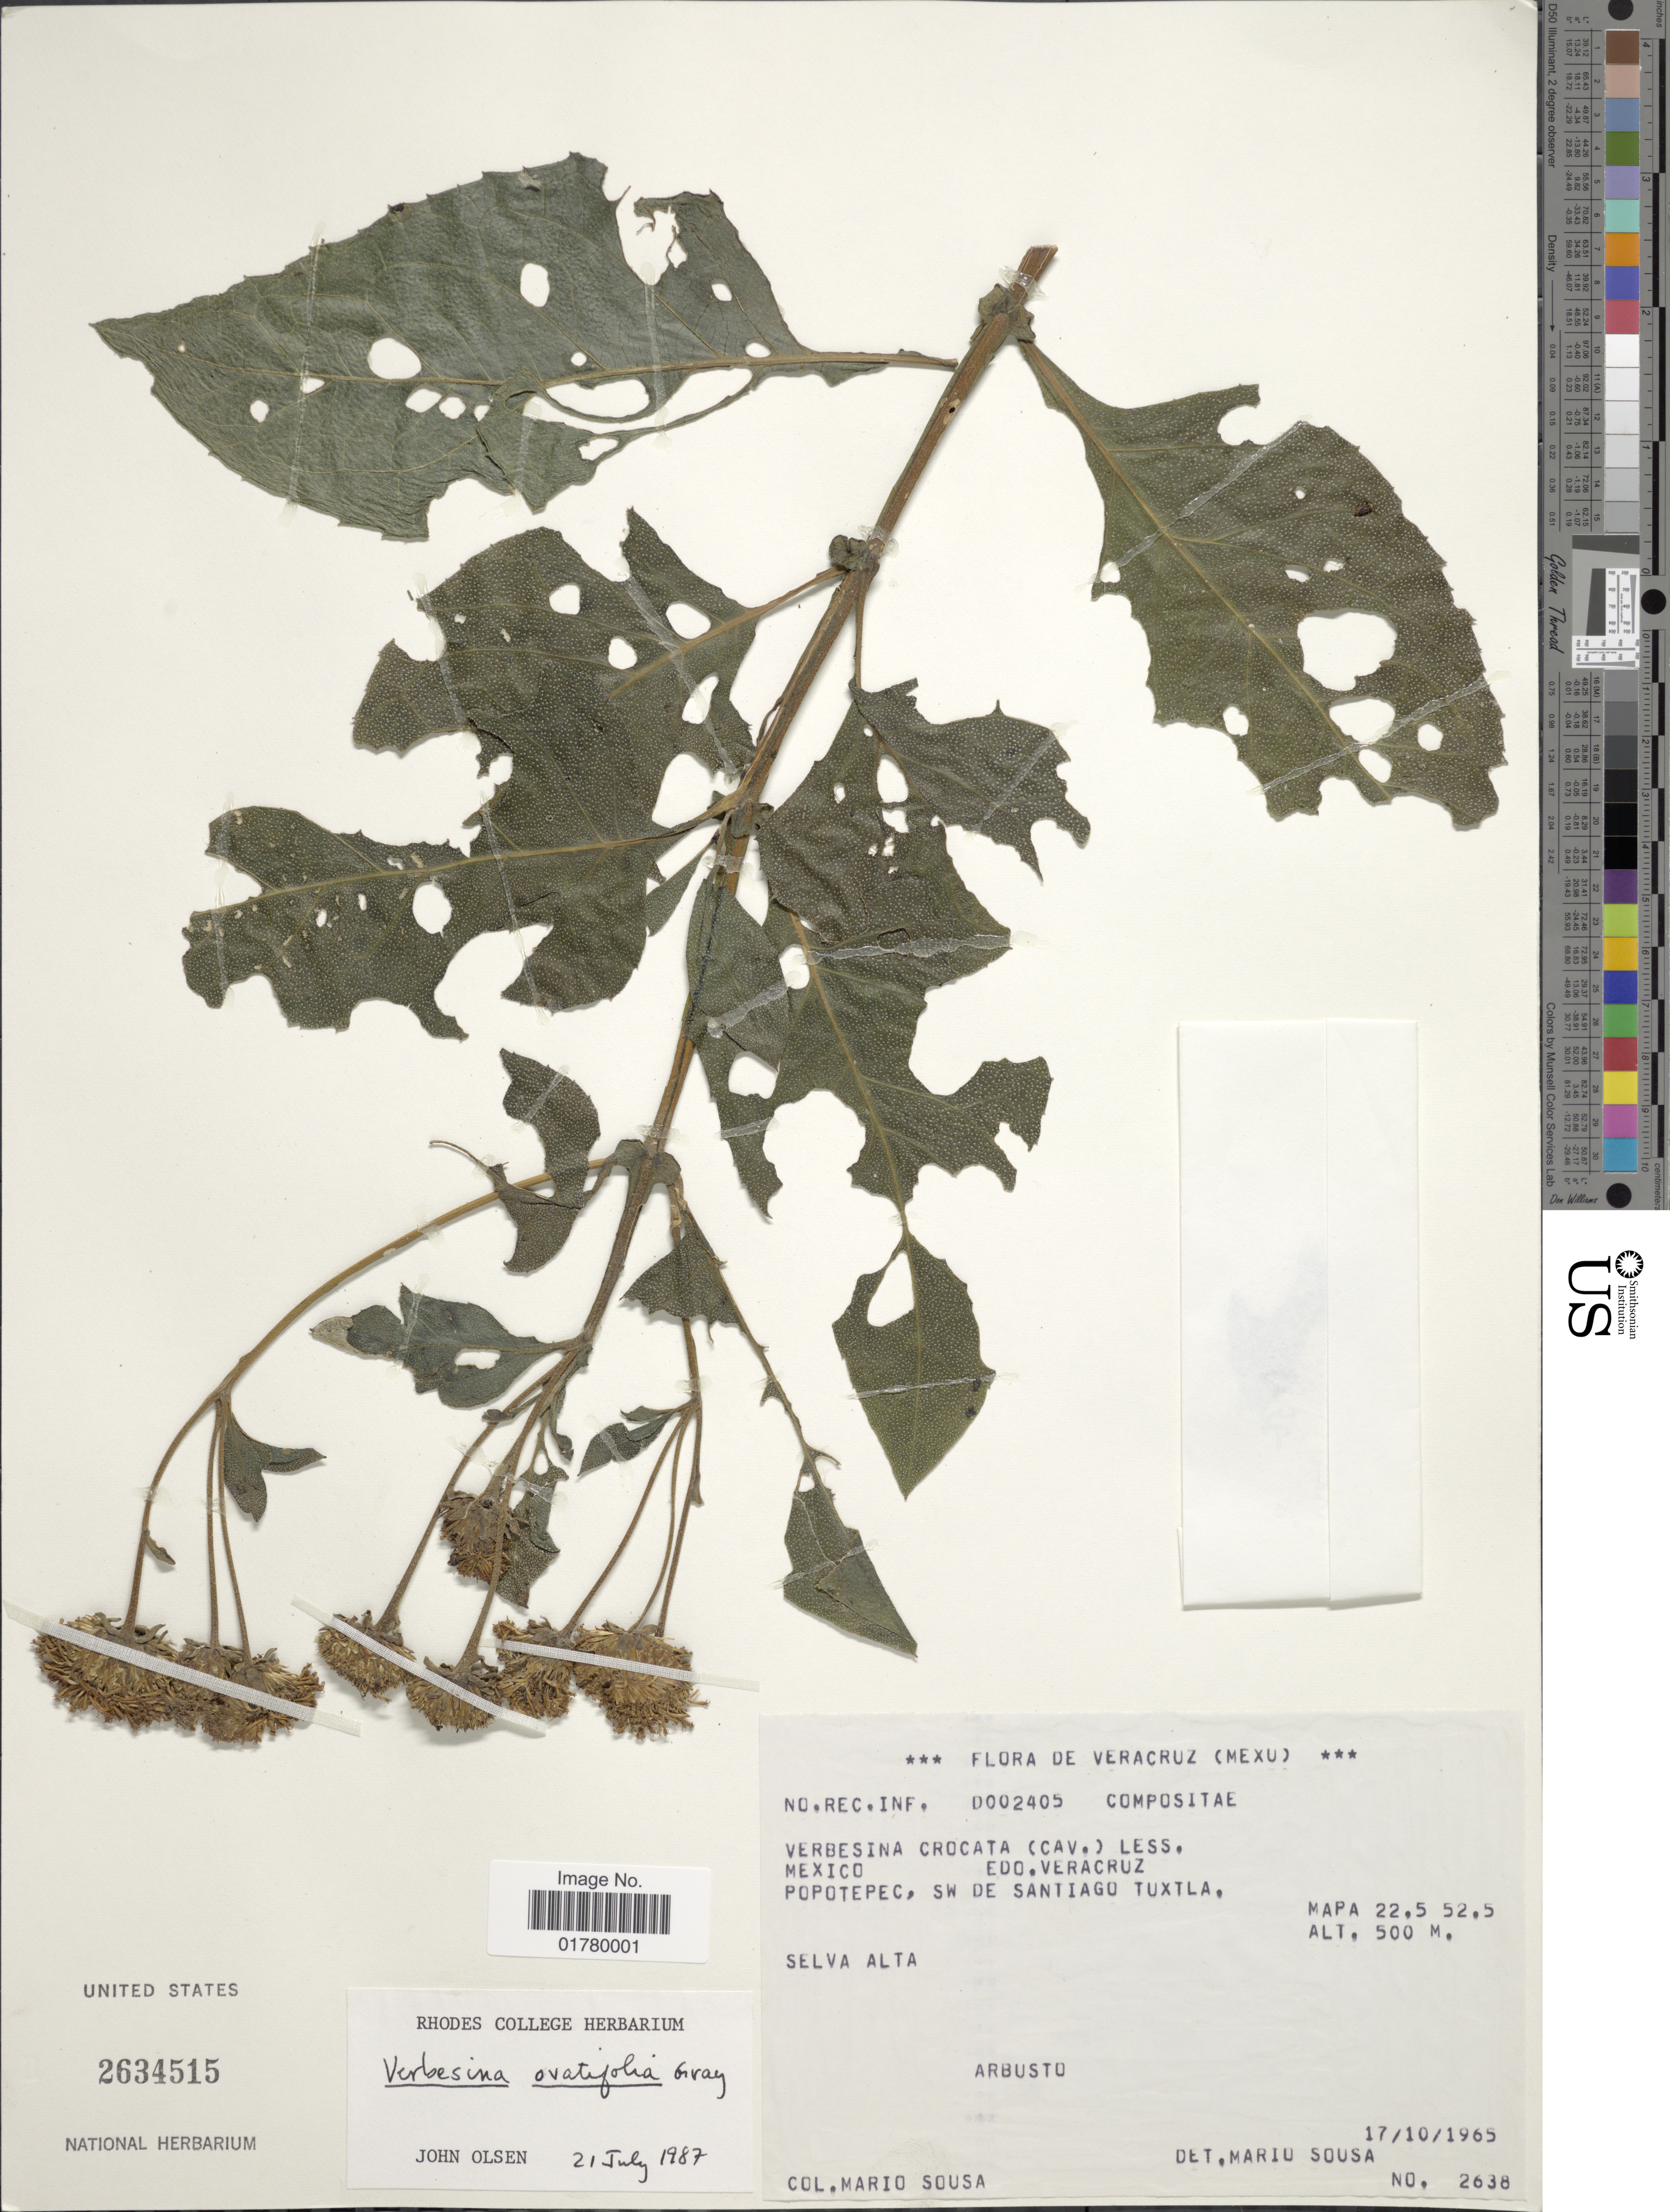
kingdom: Plantae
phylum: Tracheophyta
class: Magnoliopsida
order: Asterales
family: Asteraceae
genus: Verbesina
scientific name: Verbesina ovatifolia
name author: A. Gray ex Hemsl.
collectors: M. Sousa S.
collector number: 2638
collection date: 1965-10-17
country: Mexico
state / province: Veracruz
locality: Veracruz, Popotepec, SW de Santiago Tuxtla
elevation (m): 500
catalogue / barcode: US 2634515